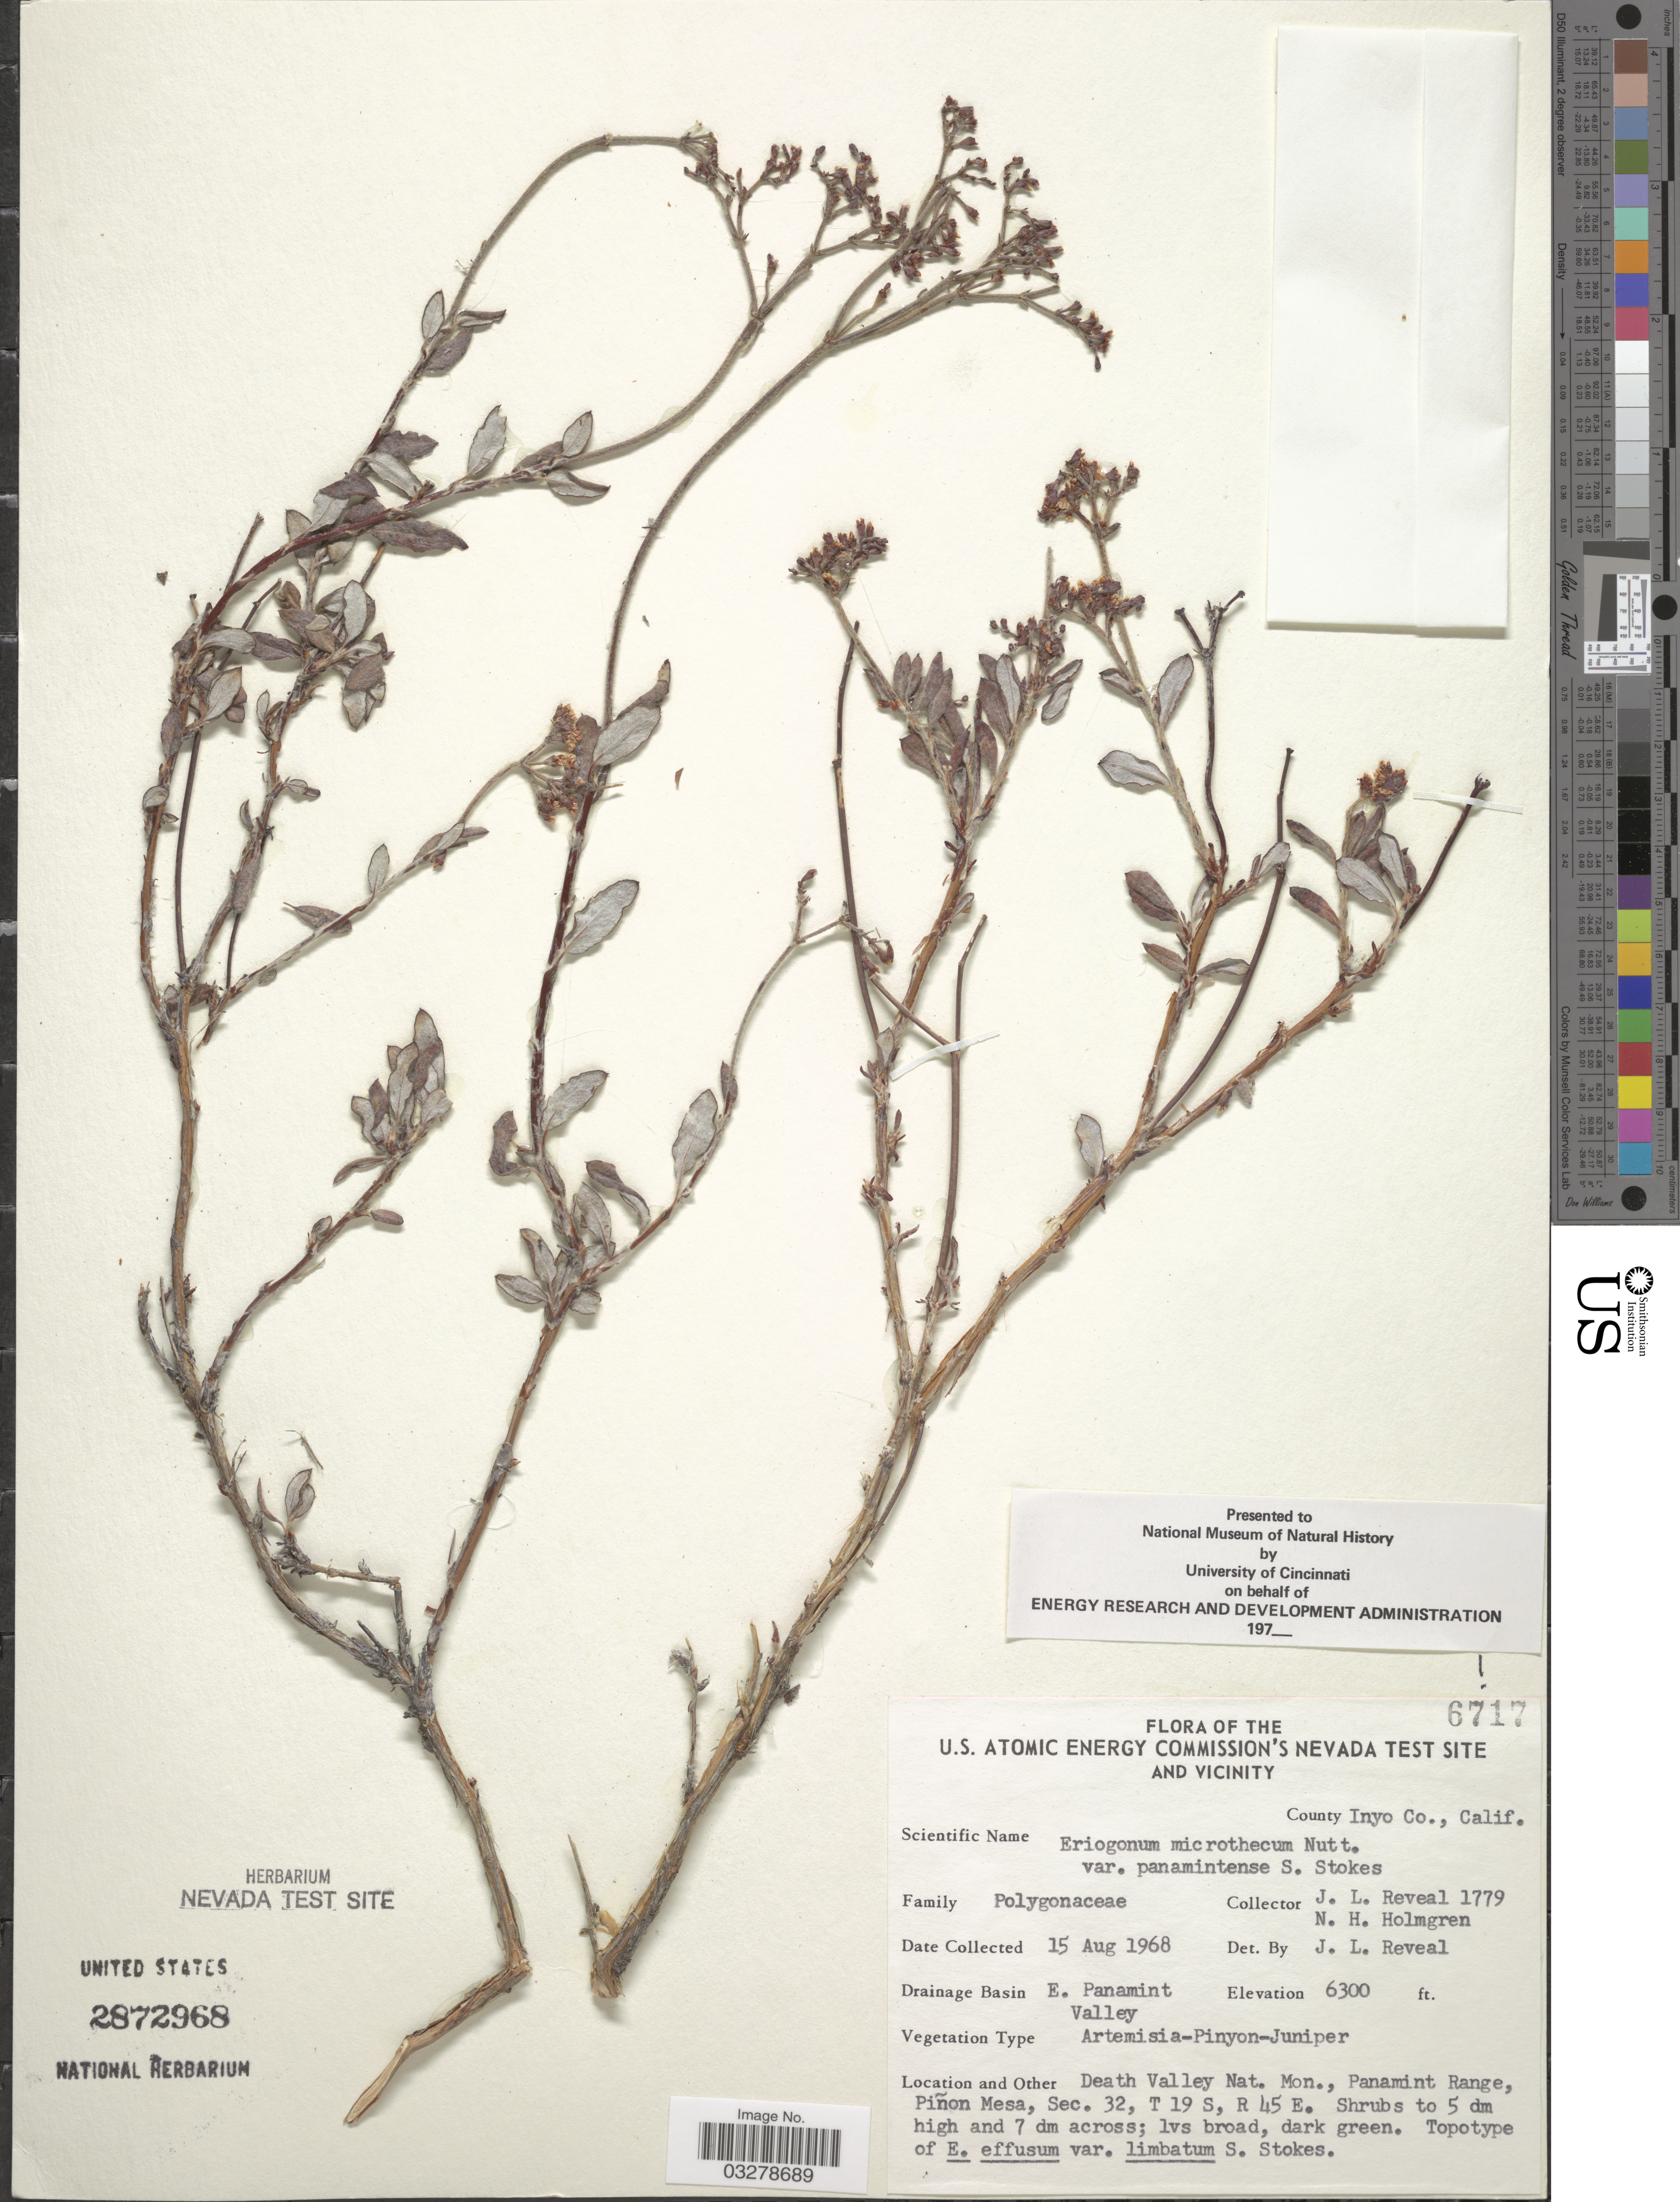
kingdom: Plantae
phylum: Tracheophyta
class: Magnoliopsida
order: Caryophyllales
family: Polygonaceae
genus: Eriogonum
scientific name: Eriogonum microtheca var. panamintense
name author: S. Stokes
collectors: J. L. Reveal & N. H. Holmgren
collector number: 1779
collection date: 1968-08-15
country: United States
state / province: California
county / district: Inyo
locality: County Inyo Co. Drainage Basin E. Panamint Valley. Death Valley Nat. Mon., Panamint Range, Piñon Mesa, Sec. 32, T 19 S, R 45 E.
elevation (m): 1920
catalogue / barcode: US 2872968